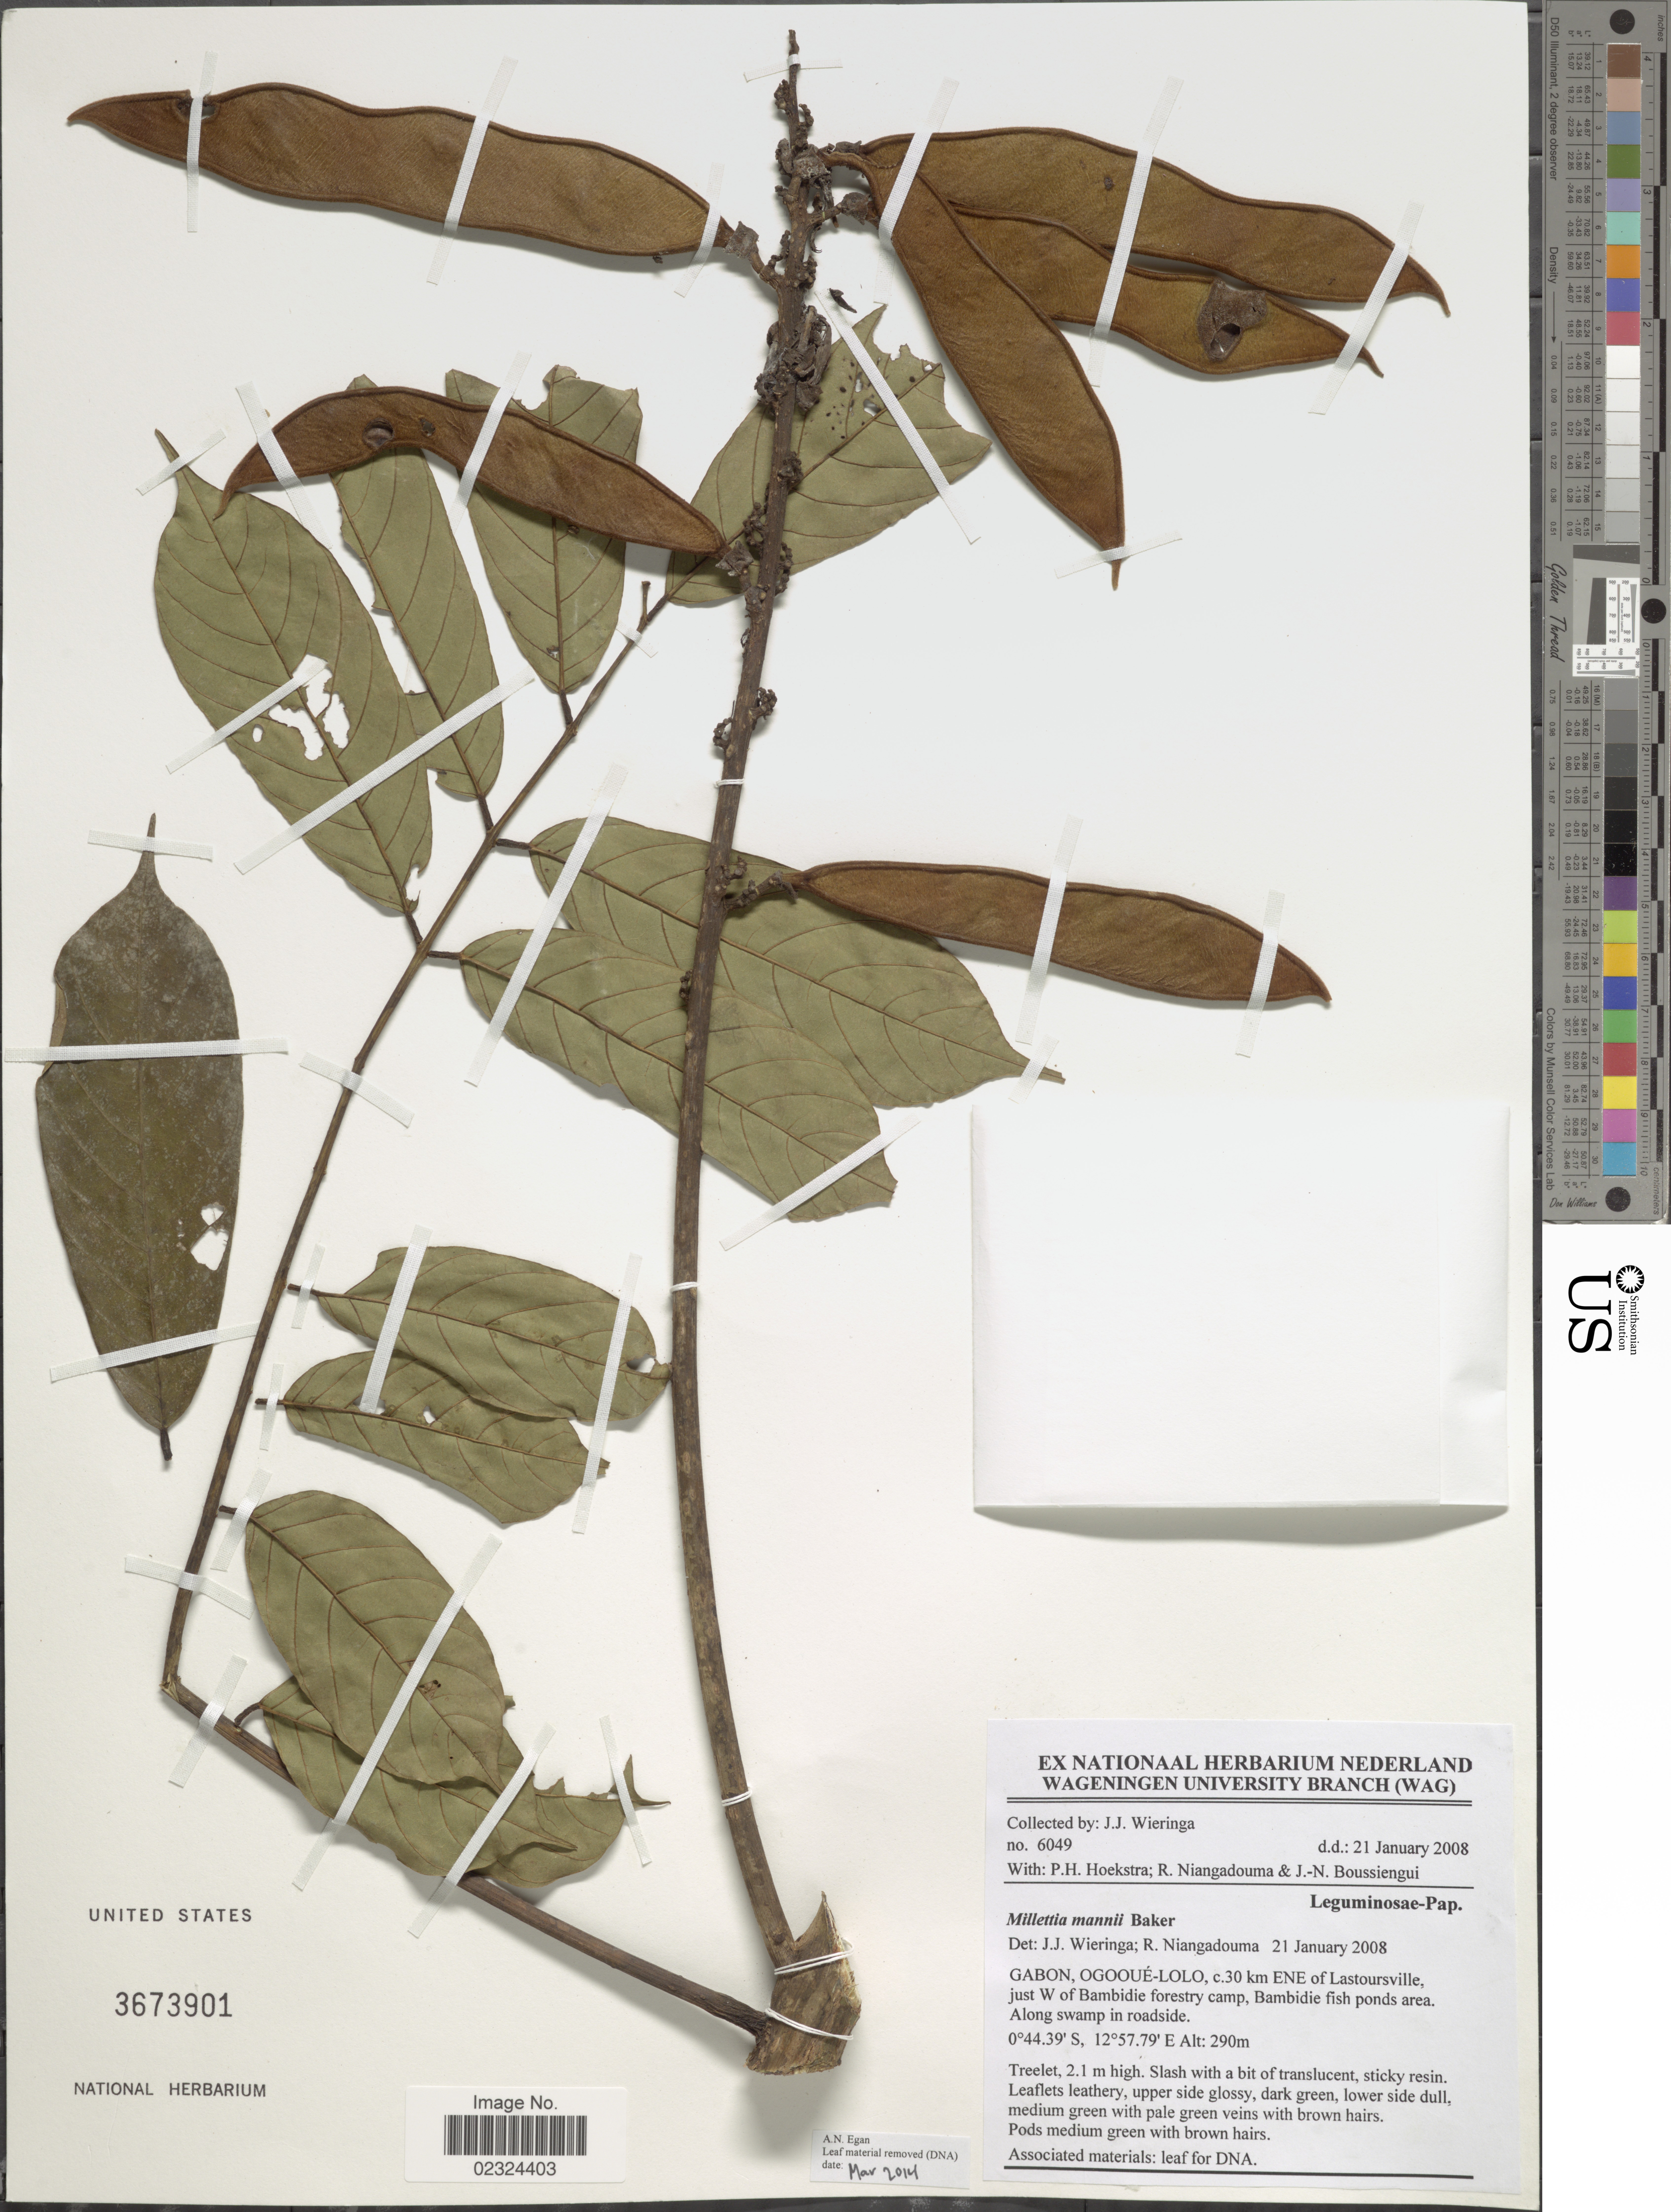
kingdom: Plantae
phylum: Tracheophyta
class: Magnoliopsida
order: Fabales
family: Fabaceae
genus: Millettia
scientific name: Millettia mannii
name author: Baker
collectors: J. Wieringa, P. Hoekstra, R. Niangadouma & J. Boussiengui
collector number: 6049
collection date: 2008-01-21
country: Gabon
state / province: Ogooue-Lolo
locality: C.30 km ENE of Lastoursville, just W of Bambidie forestry camp, Bambidie fish pond area.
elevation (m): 290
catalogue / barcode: US 3673901